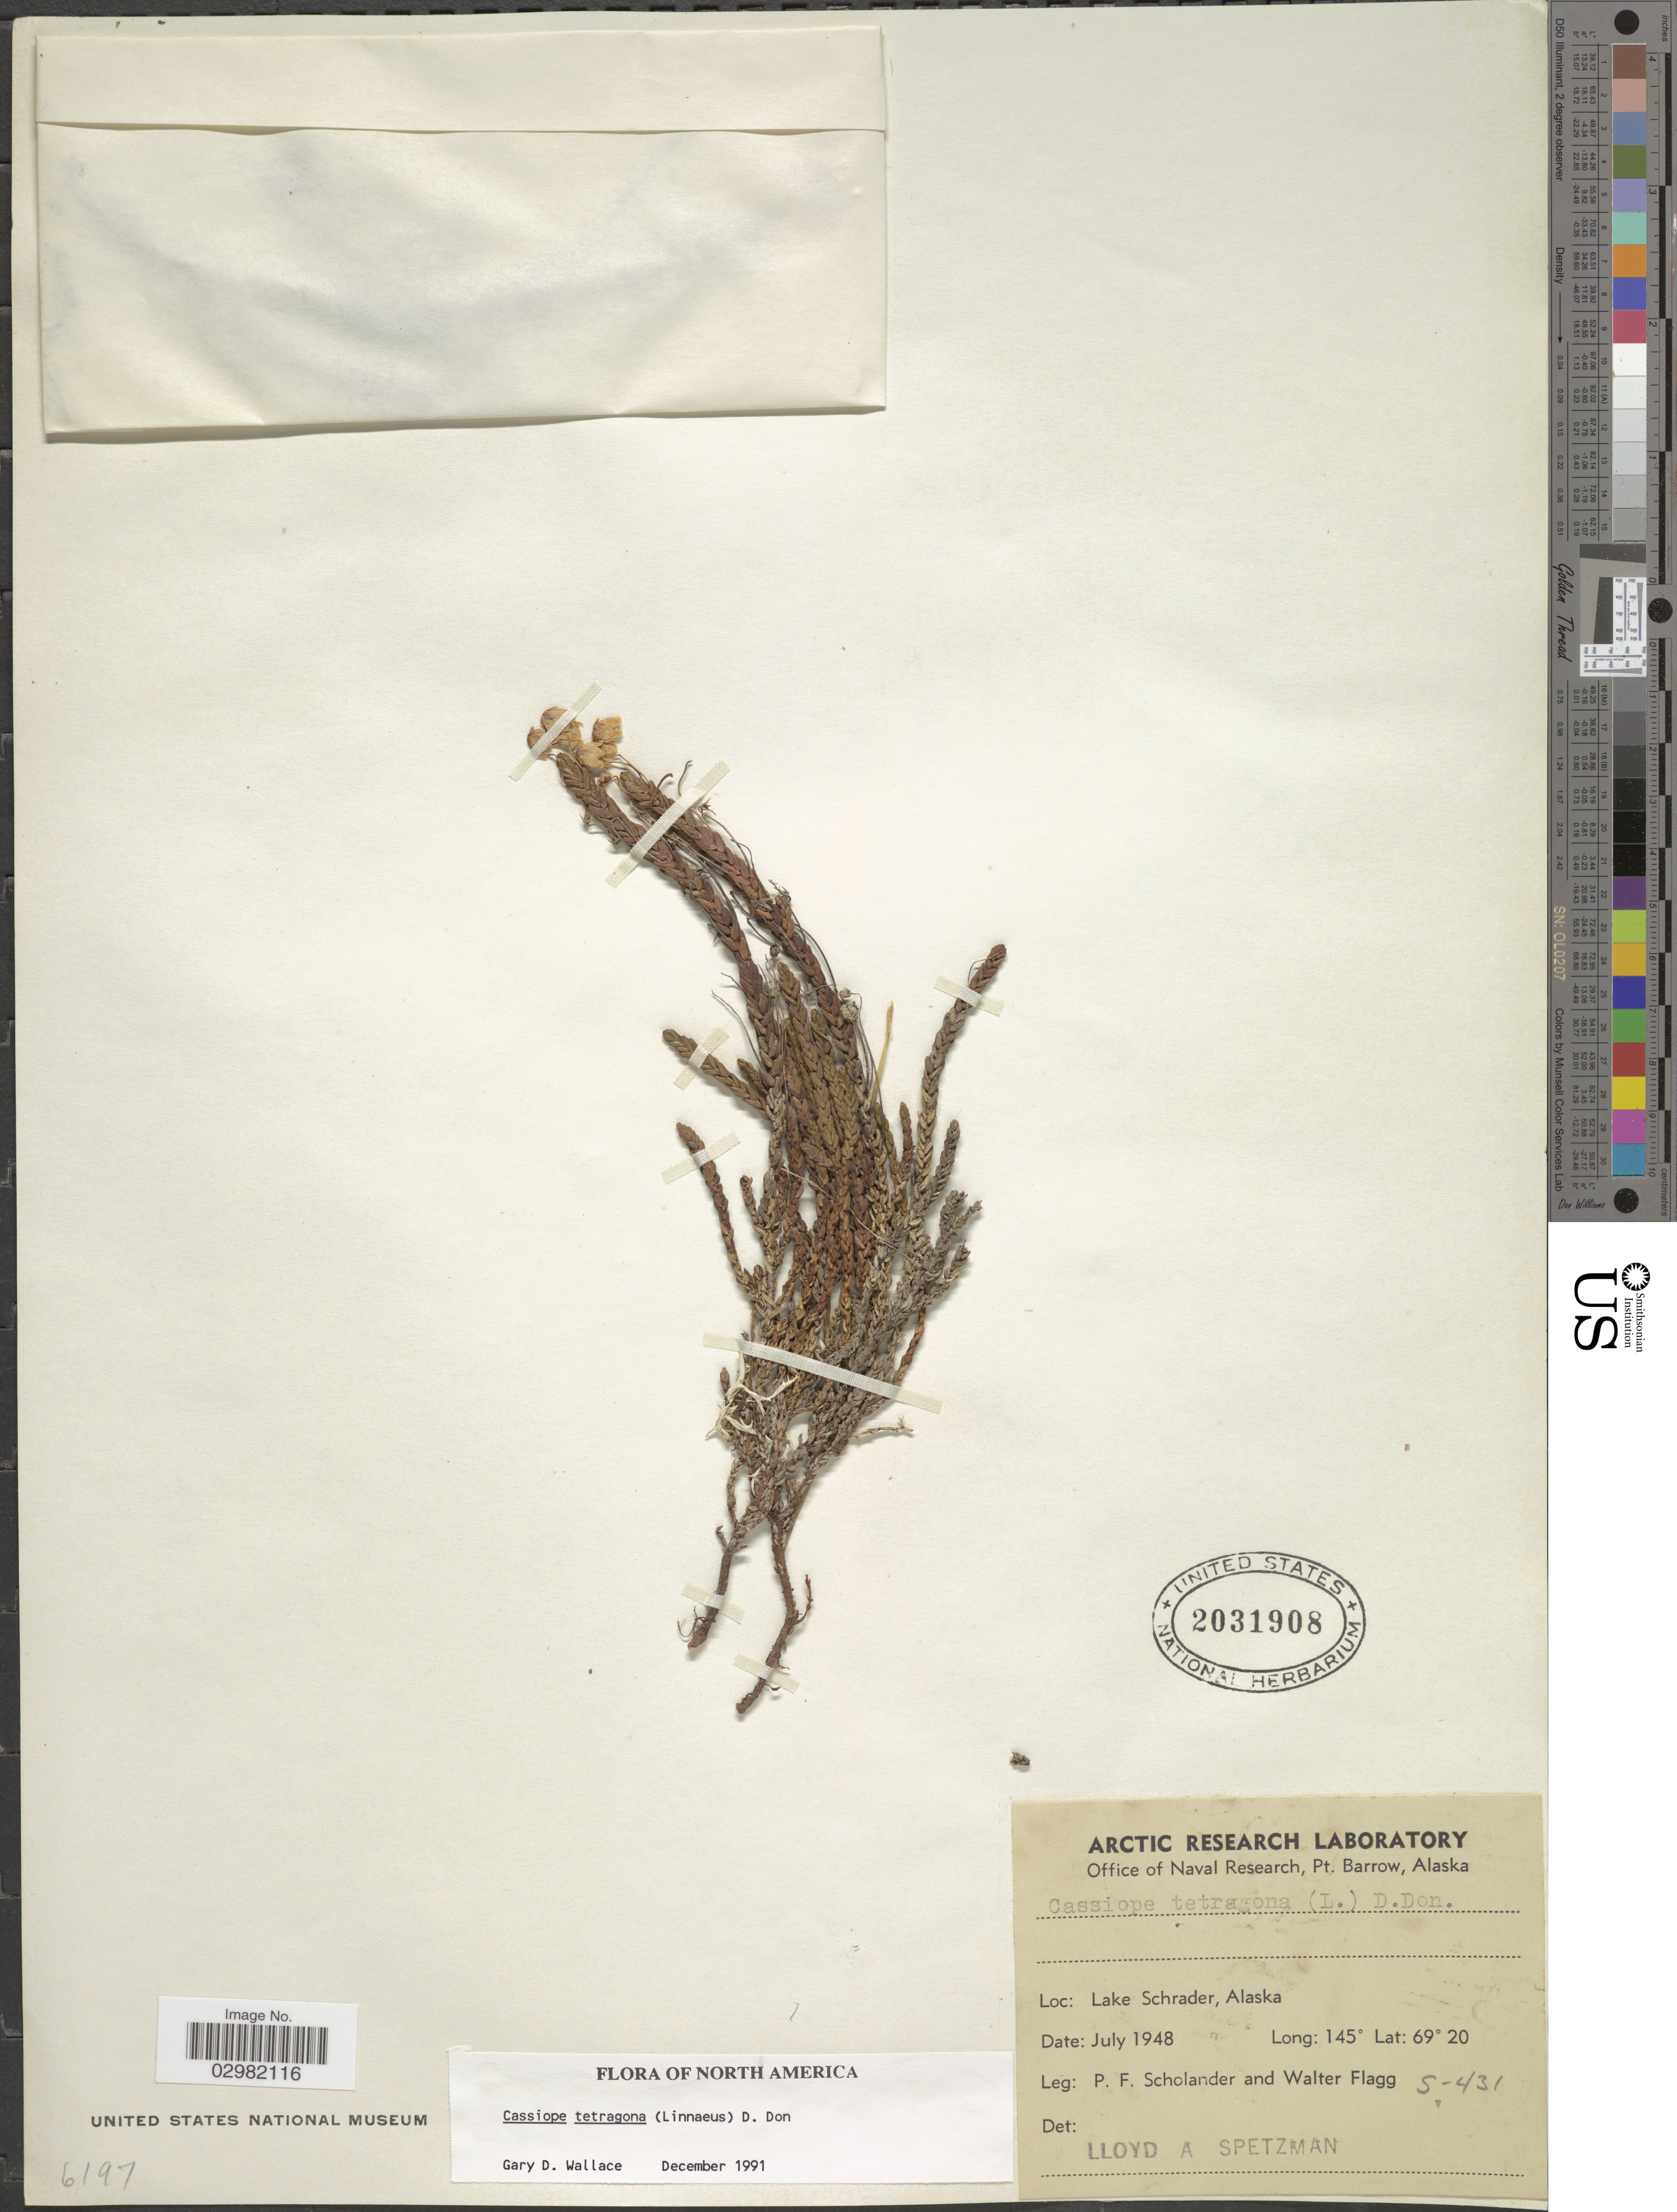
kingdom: Plantae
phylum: Tracheophyta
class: Magnoliopsida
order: Ericales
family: Ericaceae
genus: Cassiope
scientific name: Cassiope tetragona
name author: (L.) D. Don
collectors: P. Scholander & W. Flagg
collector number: S-431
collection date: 1948-07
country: United States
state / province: Alaska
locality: Lake Schrader.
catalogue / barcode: US 2031908